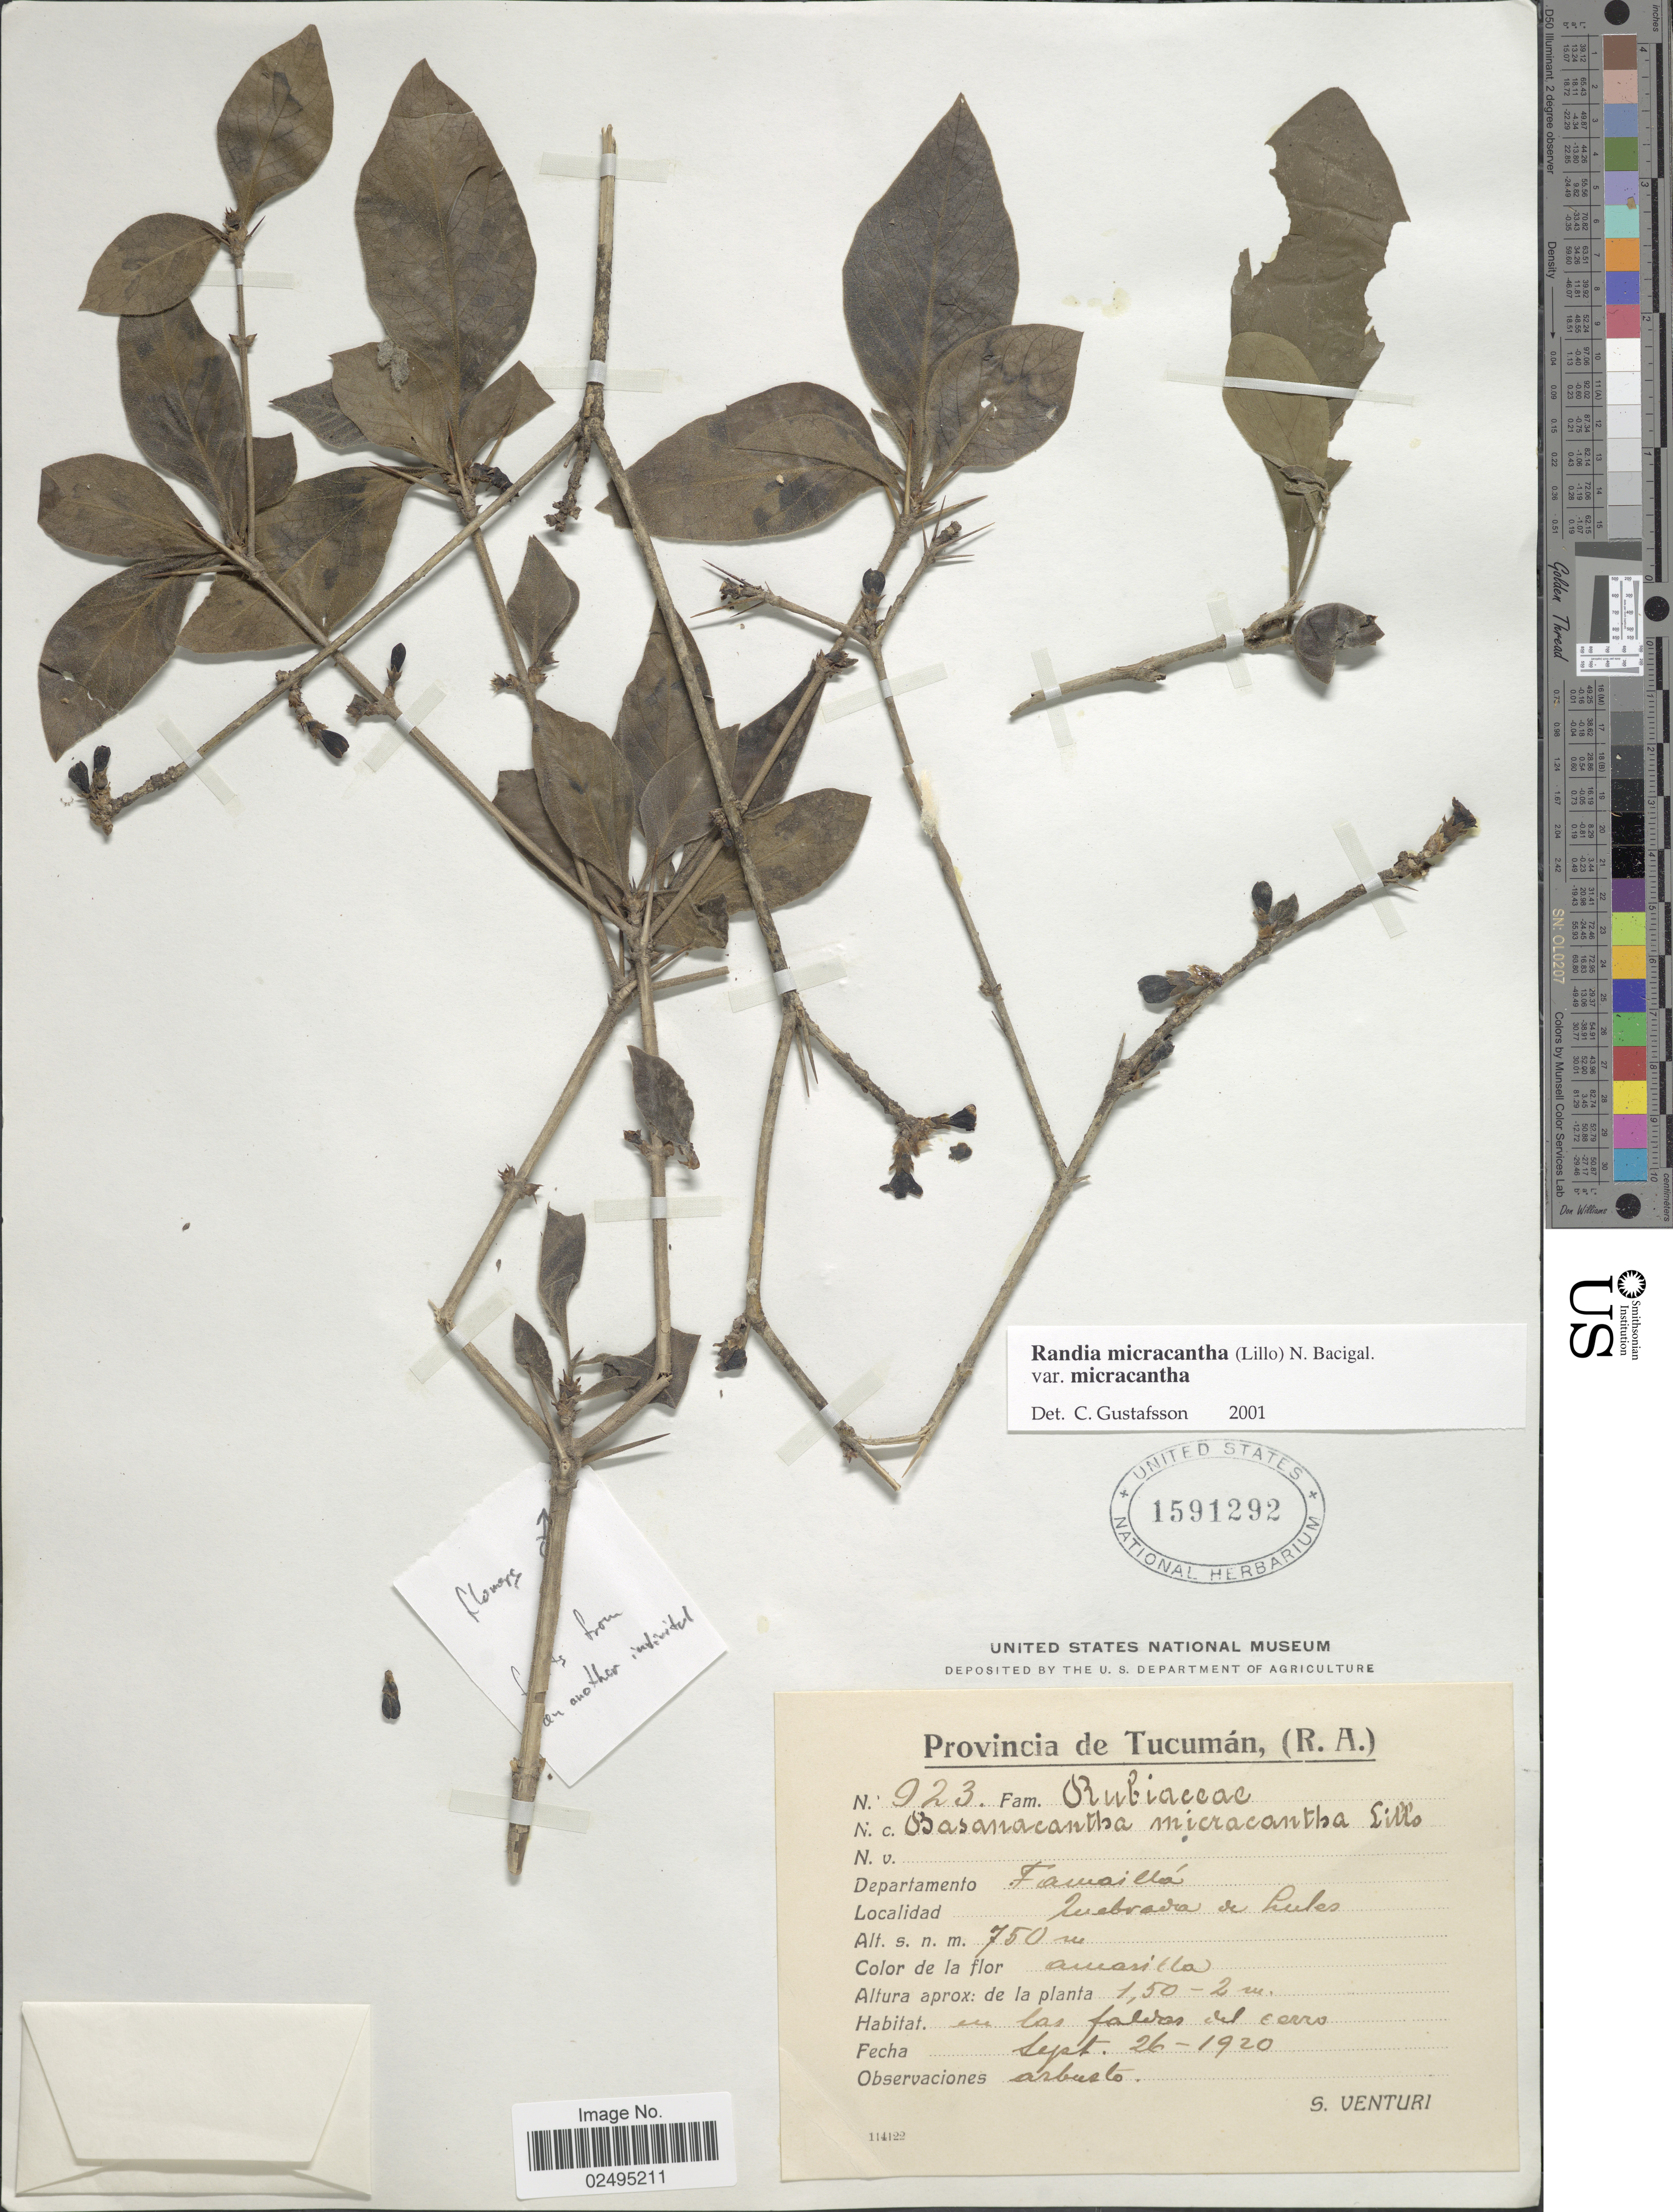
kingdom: Plantae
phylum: Tracheophyta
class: Magnoliopsida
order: Gentianales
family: Rubiaceae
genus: Randia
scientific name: Randia micracantha var. micracantha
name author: (Schult.) DC.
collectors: S. Venturi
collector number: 923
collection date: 1920-09-26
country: Argentina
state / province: Tucuman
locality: Provincia de Tucuman, (R.A.). Departamento Famaillá, Quebrada de Lules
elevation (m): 750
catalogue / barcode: US 1591292